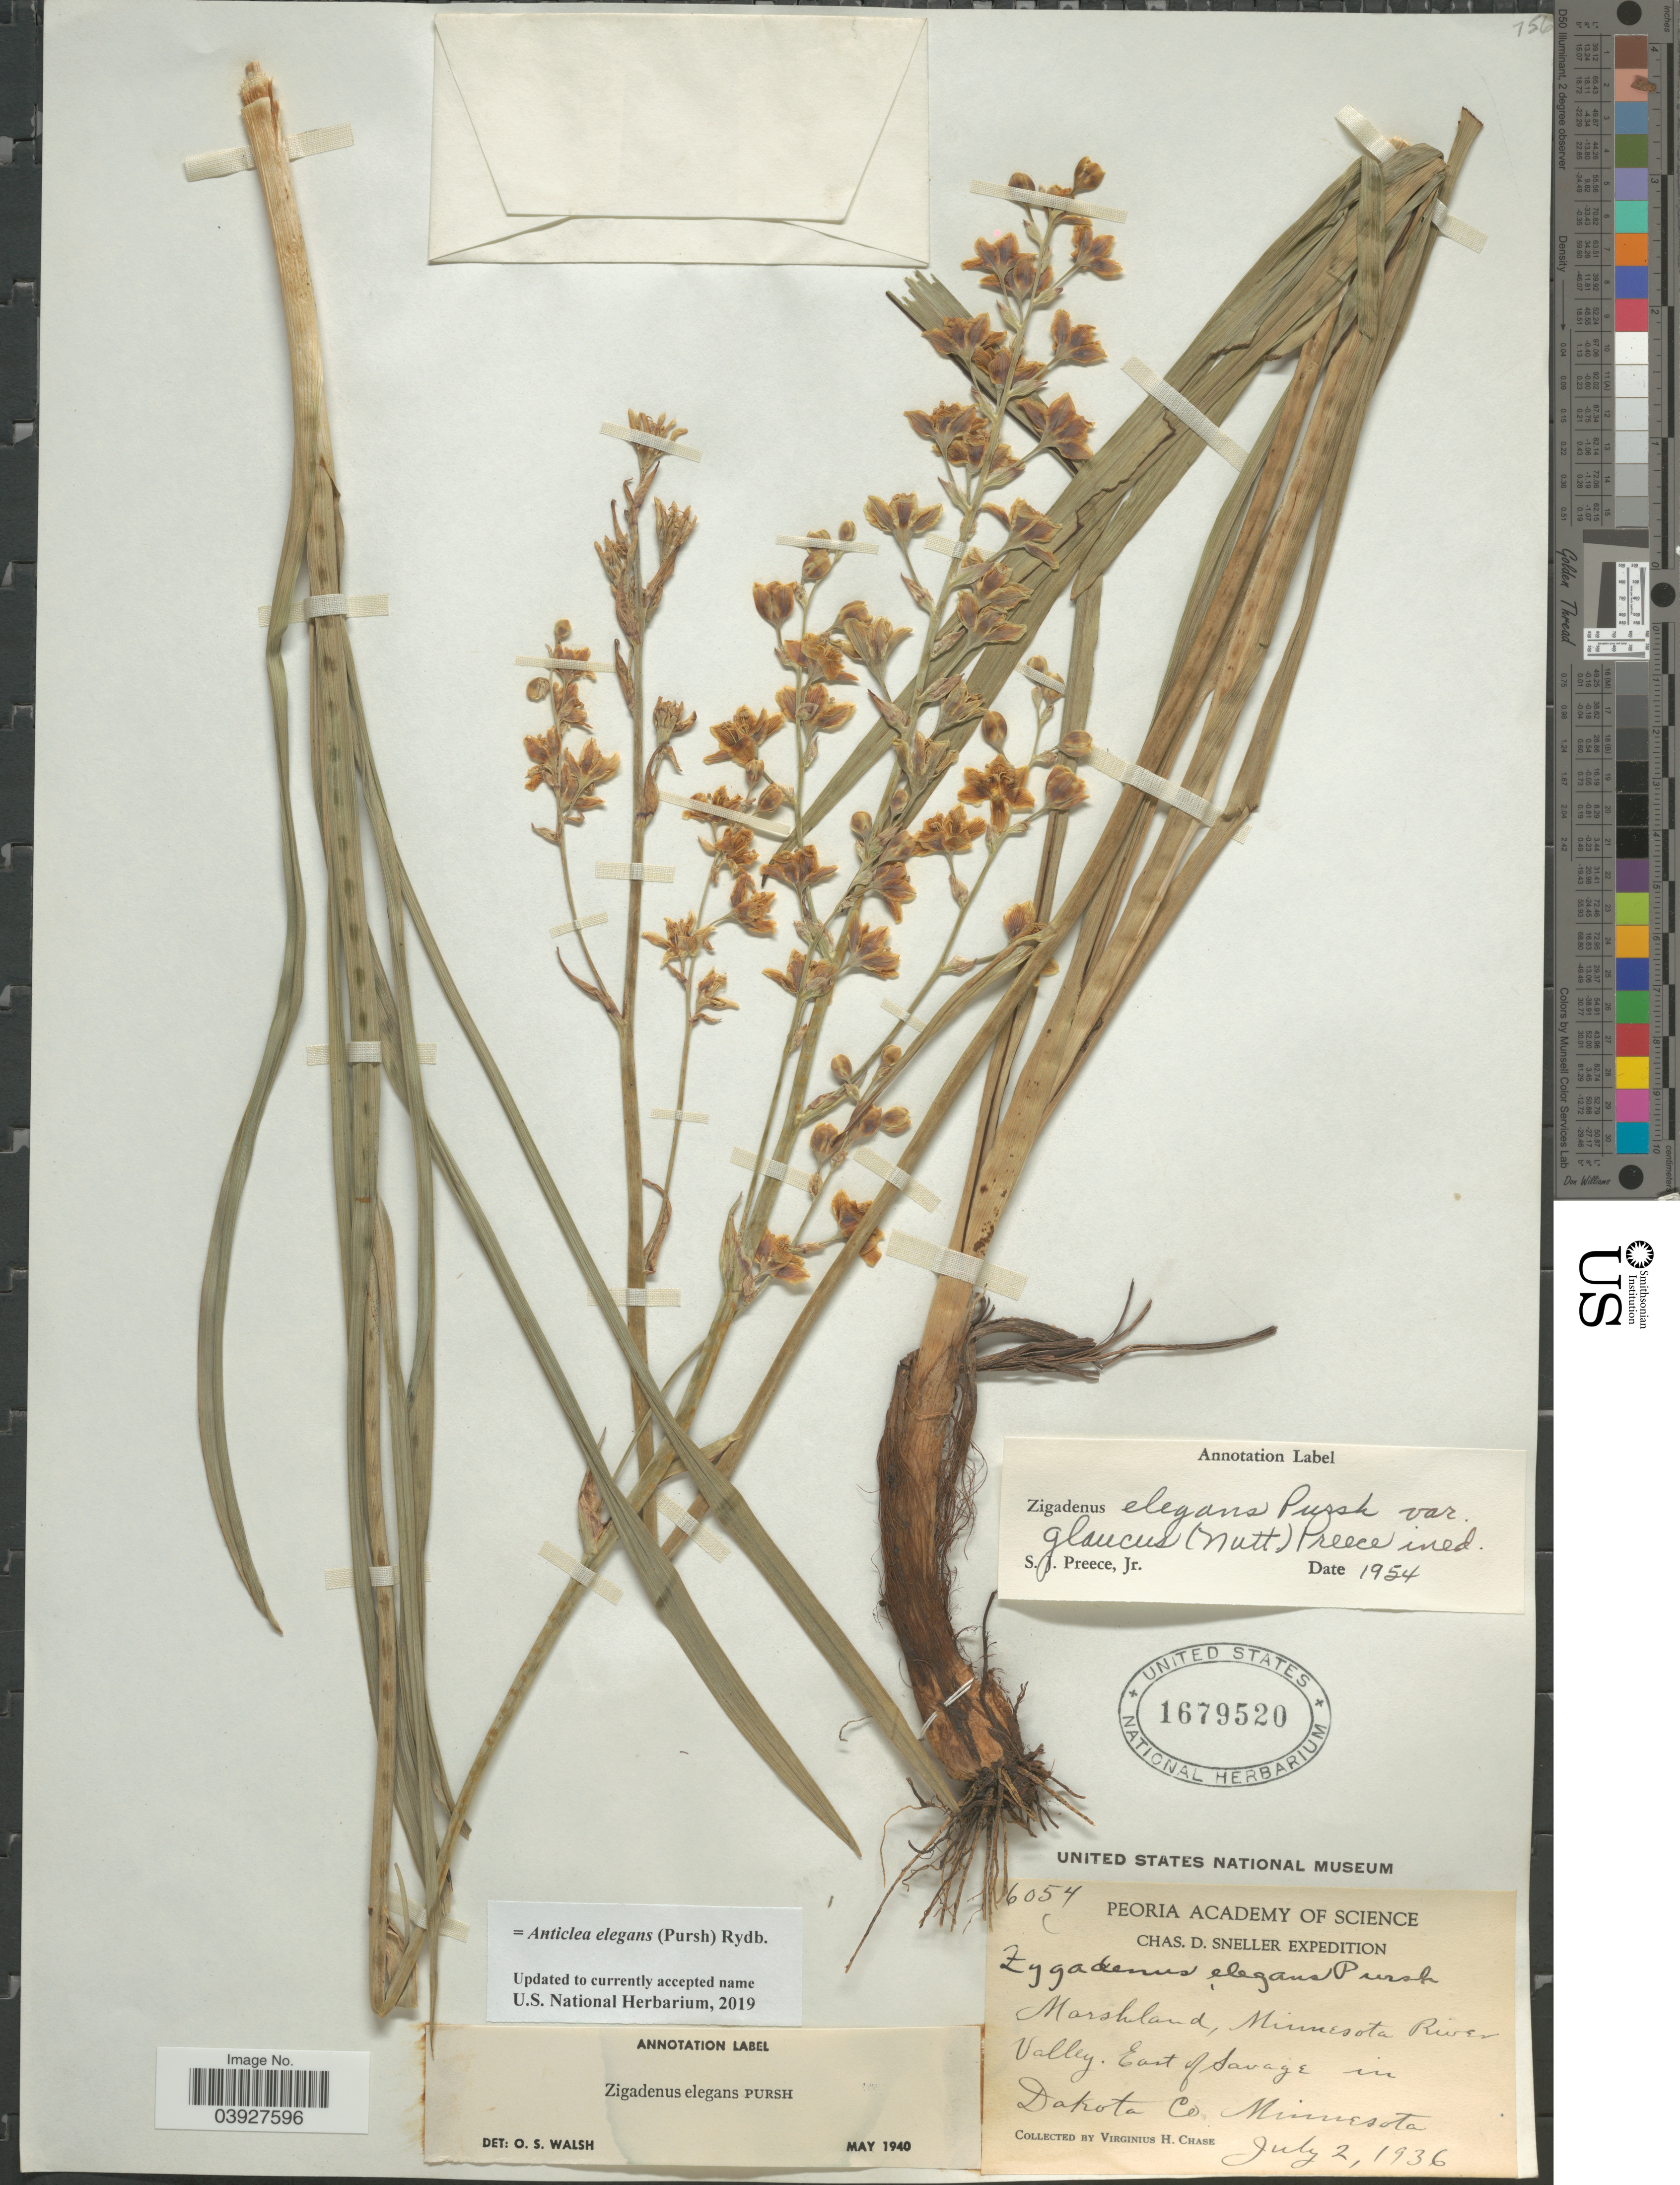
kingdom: Plantae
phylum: Tracheophyta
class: Liliopsida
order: Liliales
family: Melanthiaceae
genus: Anticlea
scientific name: Anticlea elegans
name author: (Pursh) Rydb.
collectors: V. H. Chase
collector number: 6054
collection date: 1936-07-02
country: United States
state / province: Minnesota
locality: Marshland, Minnesota River Valley. East of savage in Dakota Co.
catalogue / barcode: US 1679520